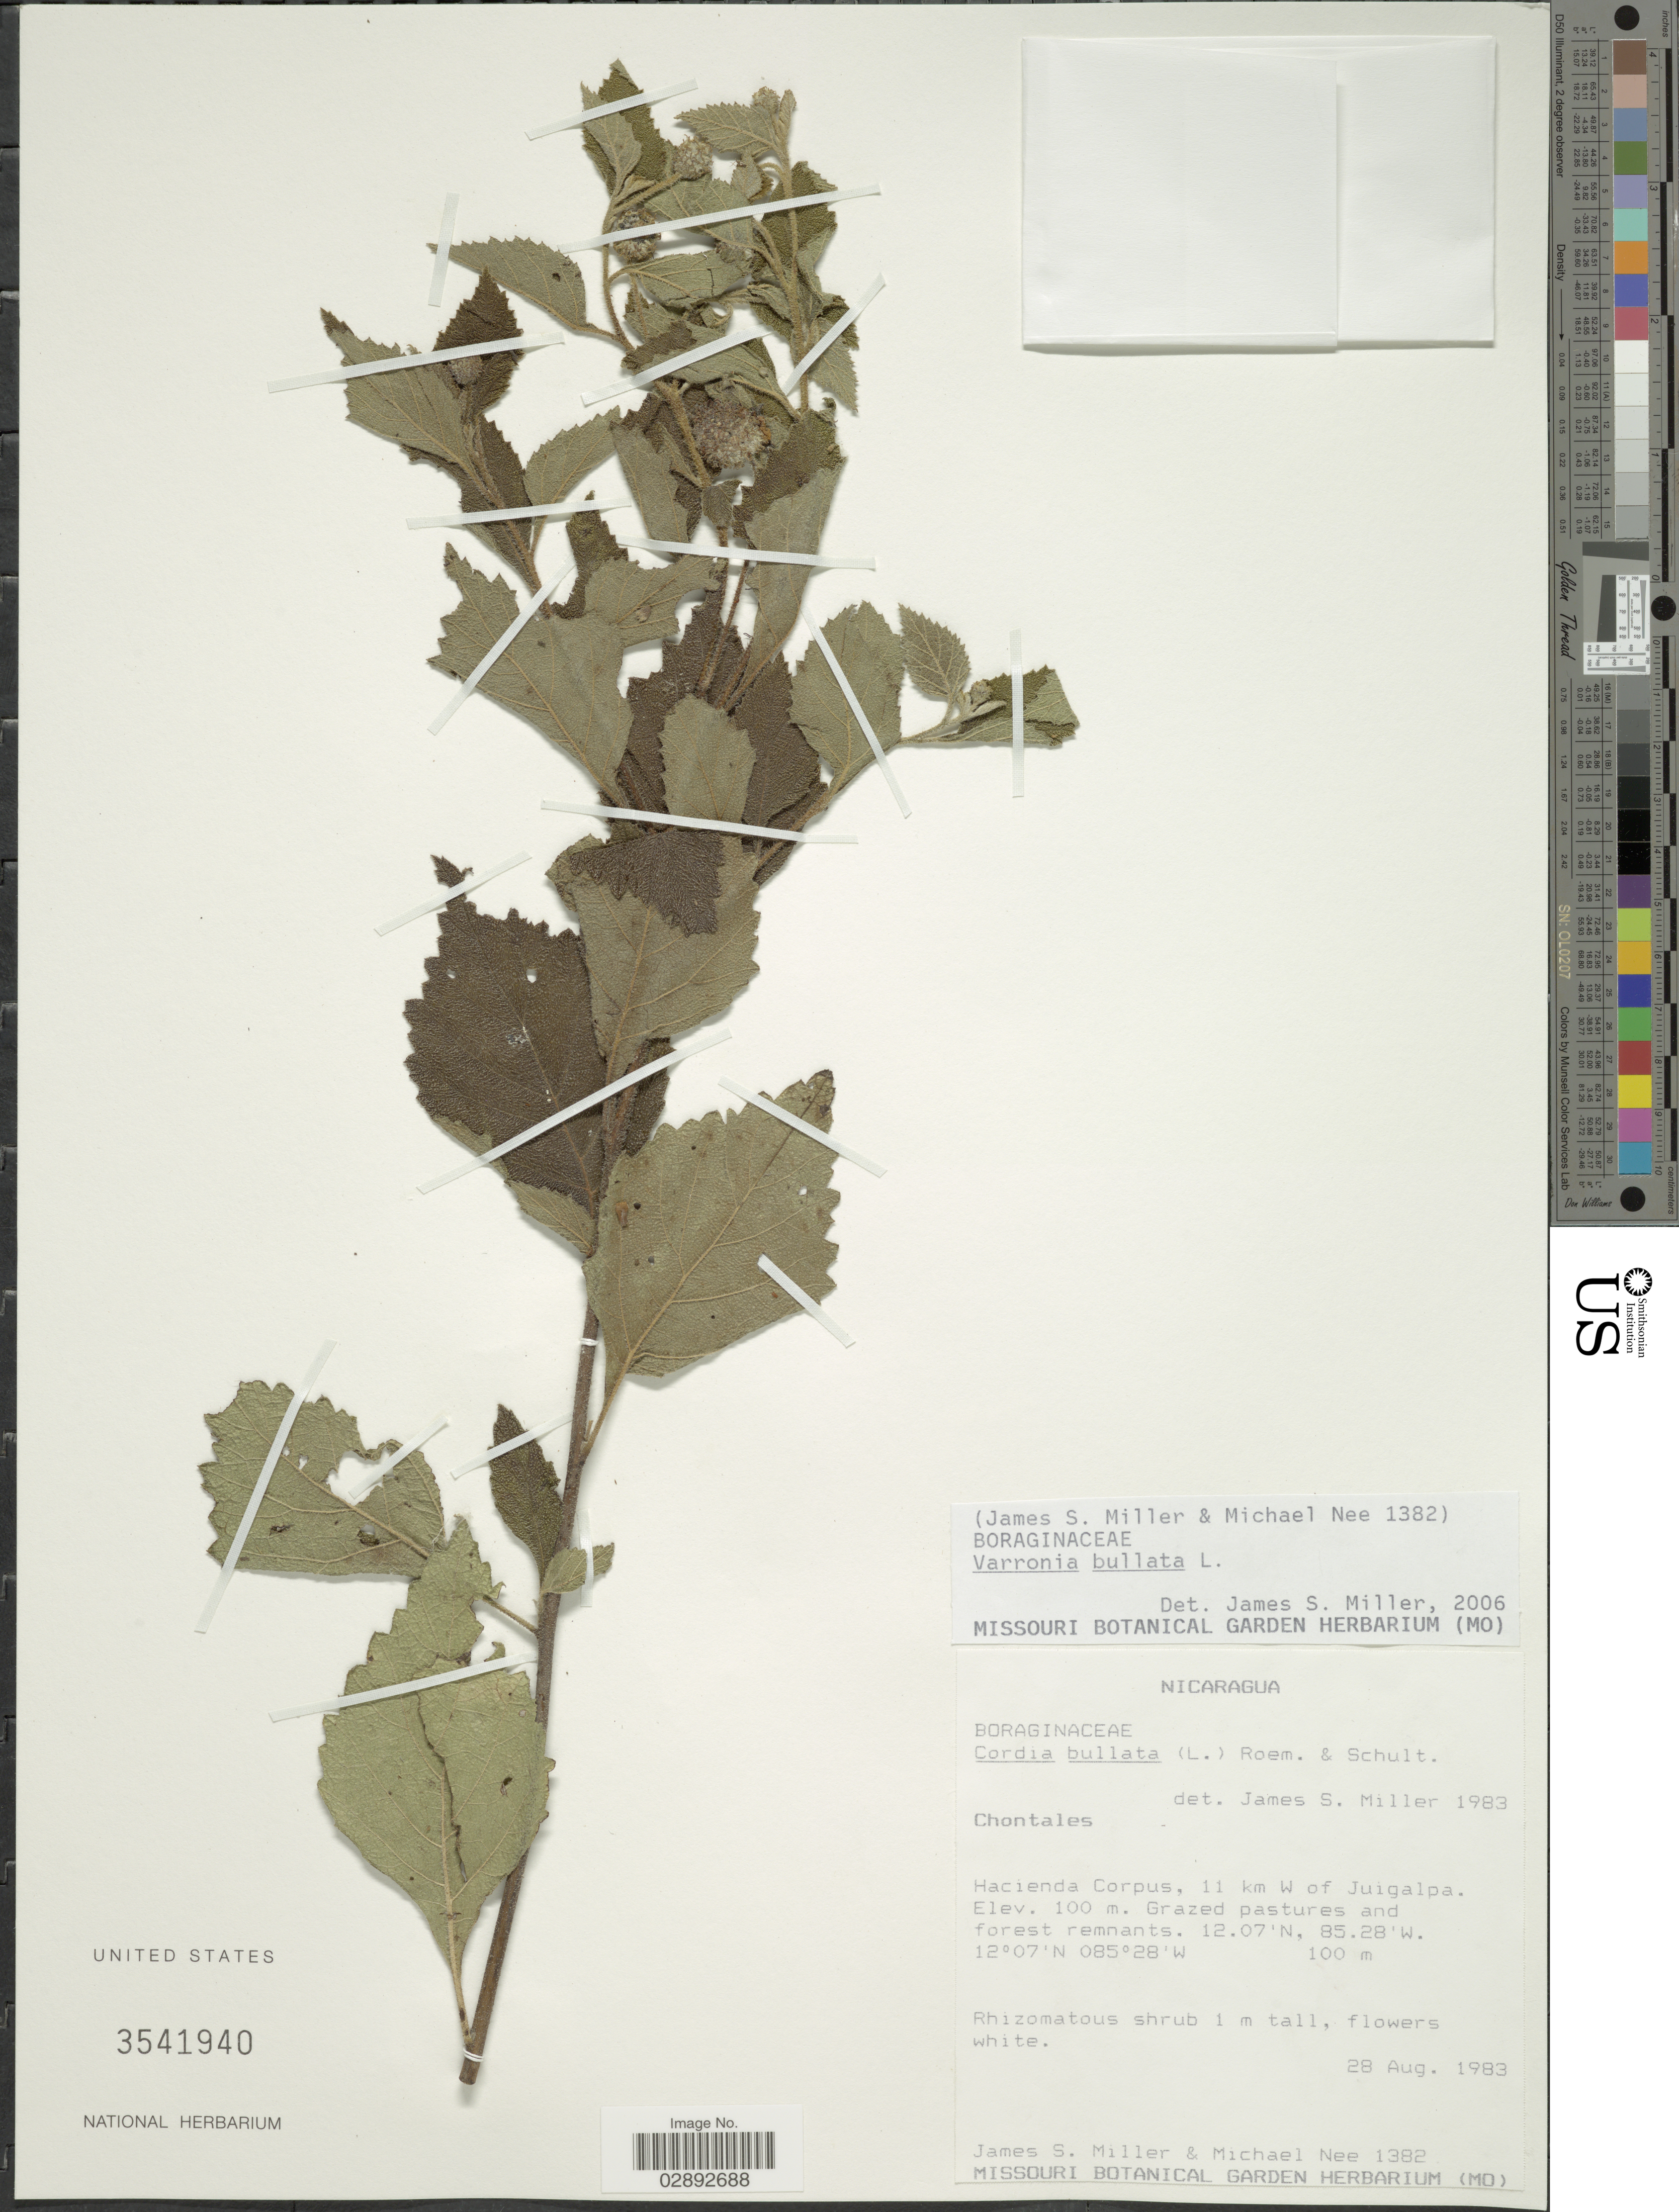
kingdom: Plantae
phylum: Tracheophyta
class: Magnoliopsida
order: Boraginales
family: Cordiaceae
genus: Varronia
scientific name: Varronia bullata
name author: L.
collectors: J. S. Miller & M. Nee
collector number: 1382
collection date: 1983-08-28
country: Nicaragua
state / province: Chontales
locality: Hacienda Corpus, 11 km W of Juigalpa.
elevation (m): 100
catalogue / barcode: US 3541940